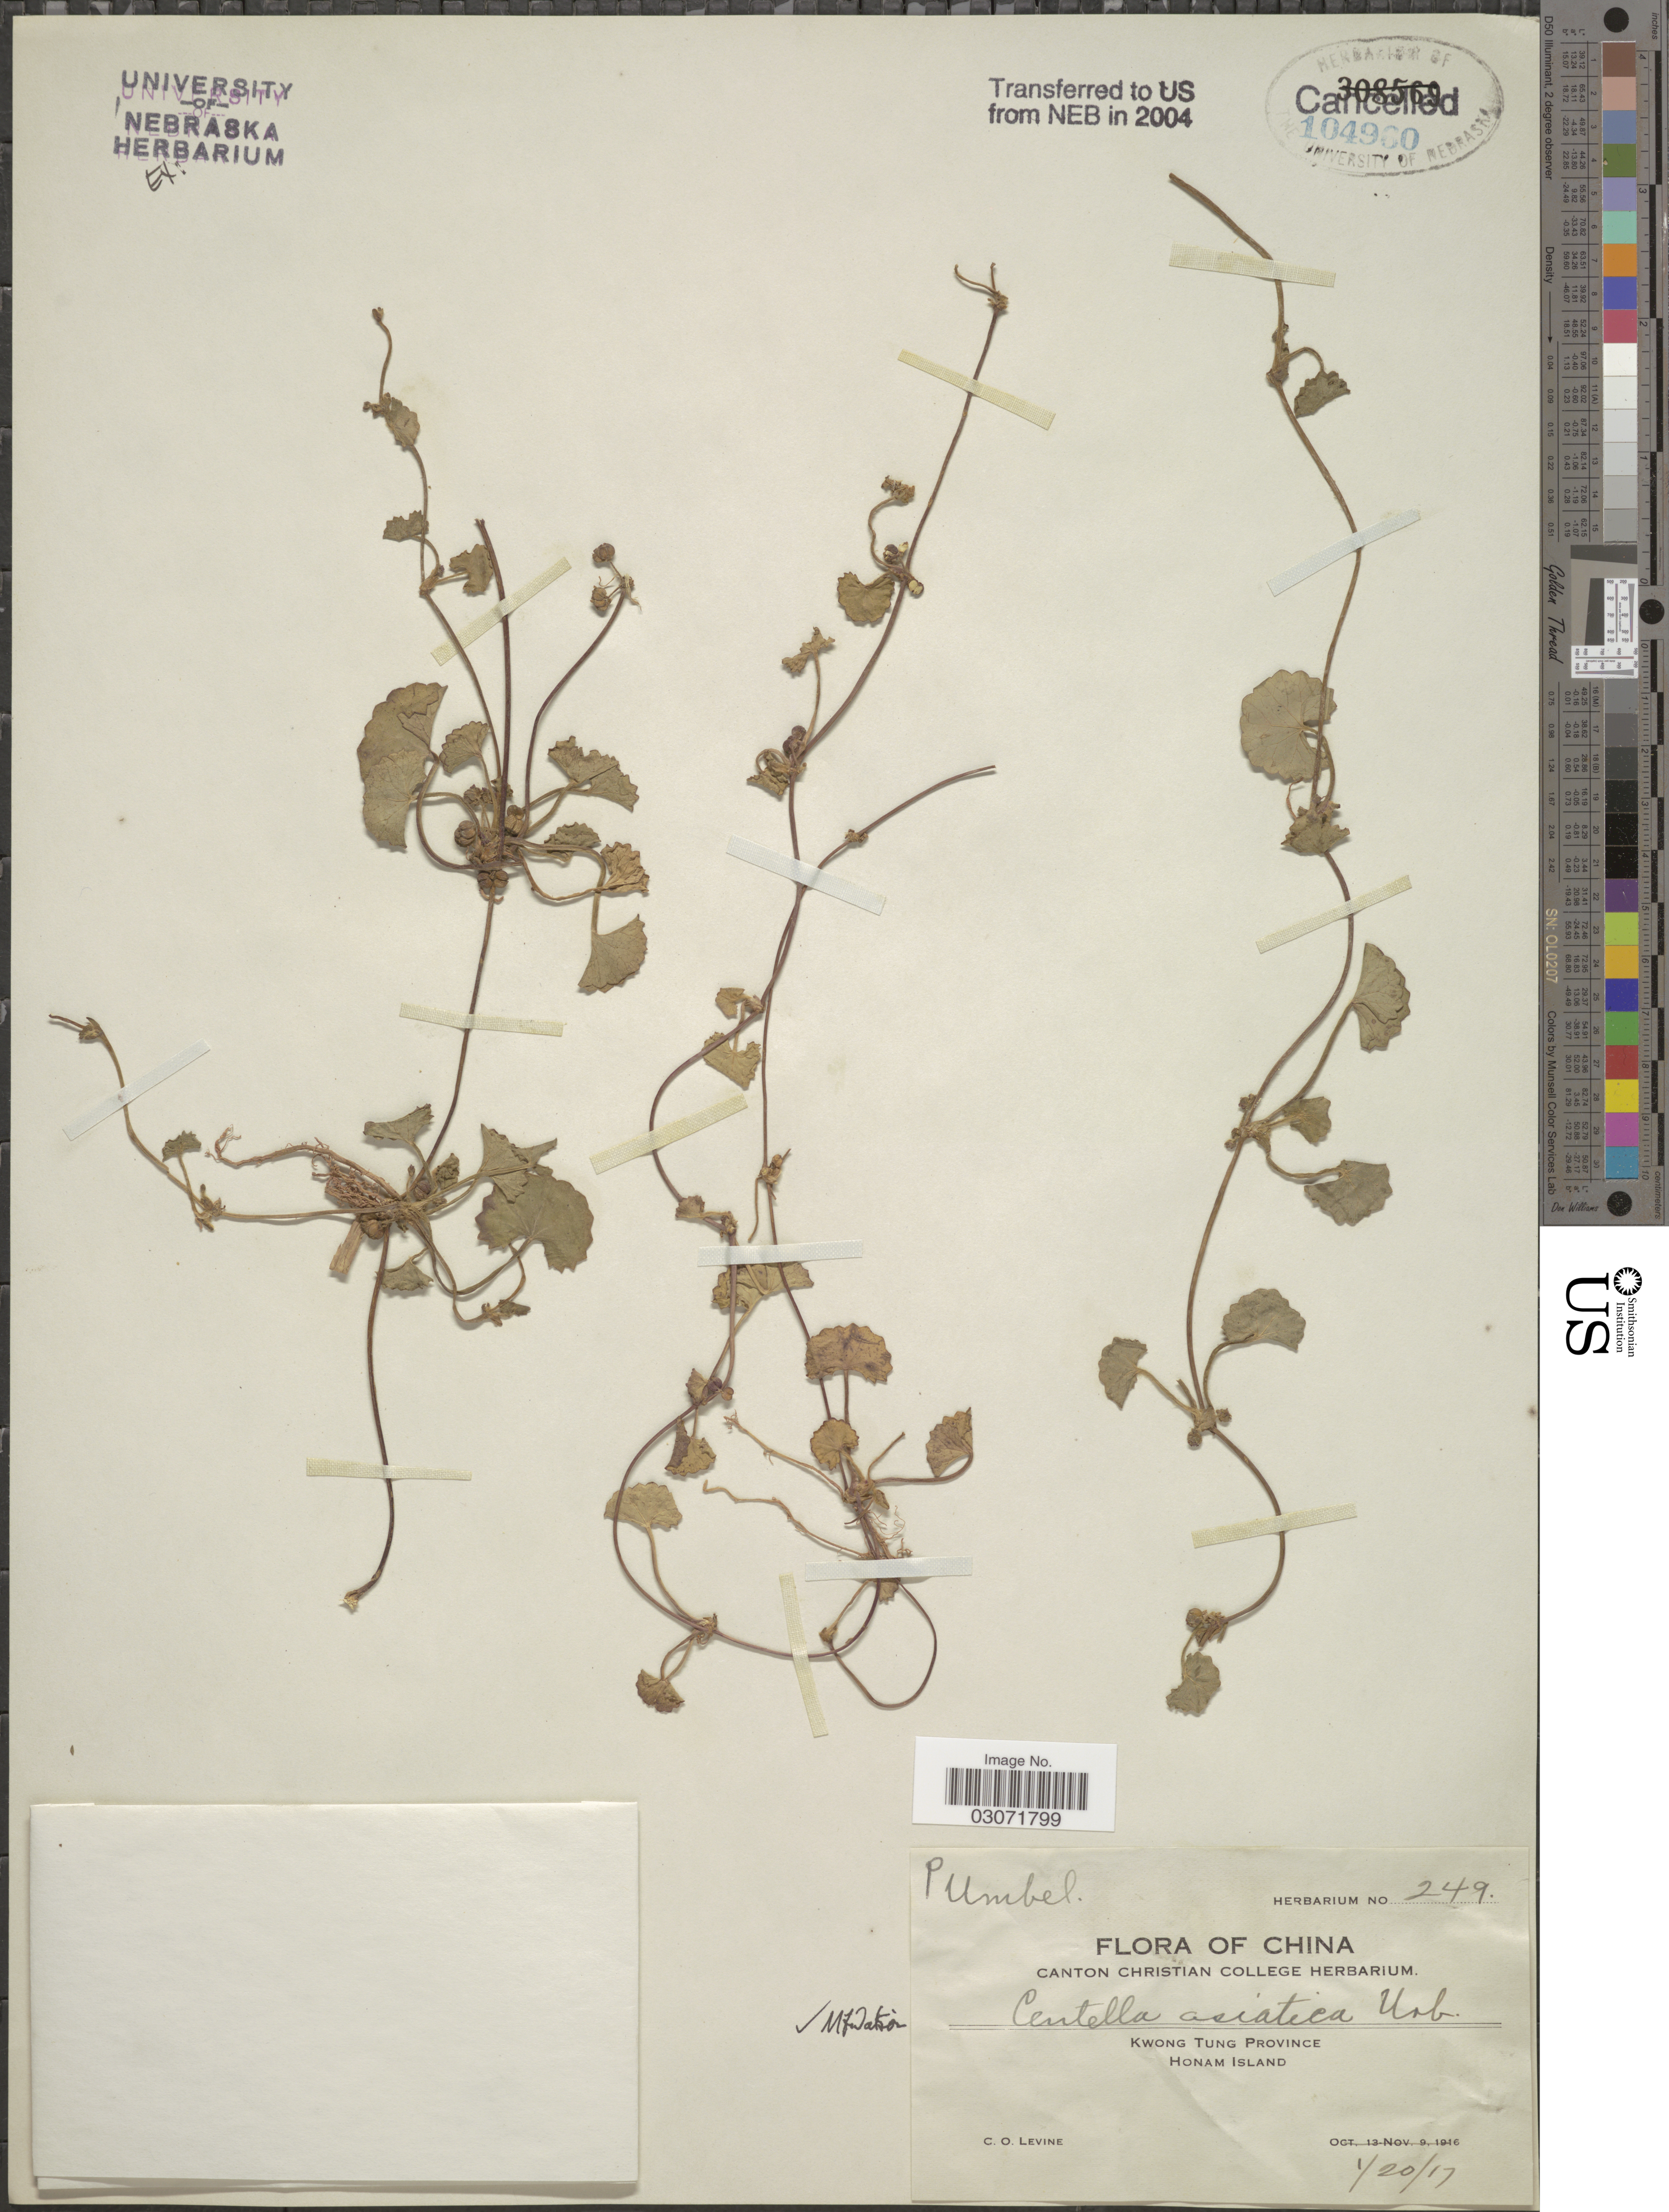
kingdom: Plantae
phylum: Tracheophyta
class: Magnoliopsida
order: Apiales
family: Apiaceae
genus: Centella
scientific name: Centella asiatica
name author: (L.) Urb.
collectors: C. O. Levine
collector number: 249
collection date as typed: Transcribed d/m/y: 20/1/17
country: China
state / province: Guangdong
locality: Kwong Tung Province. Honam Island.